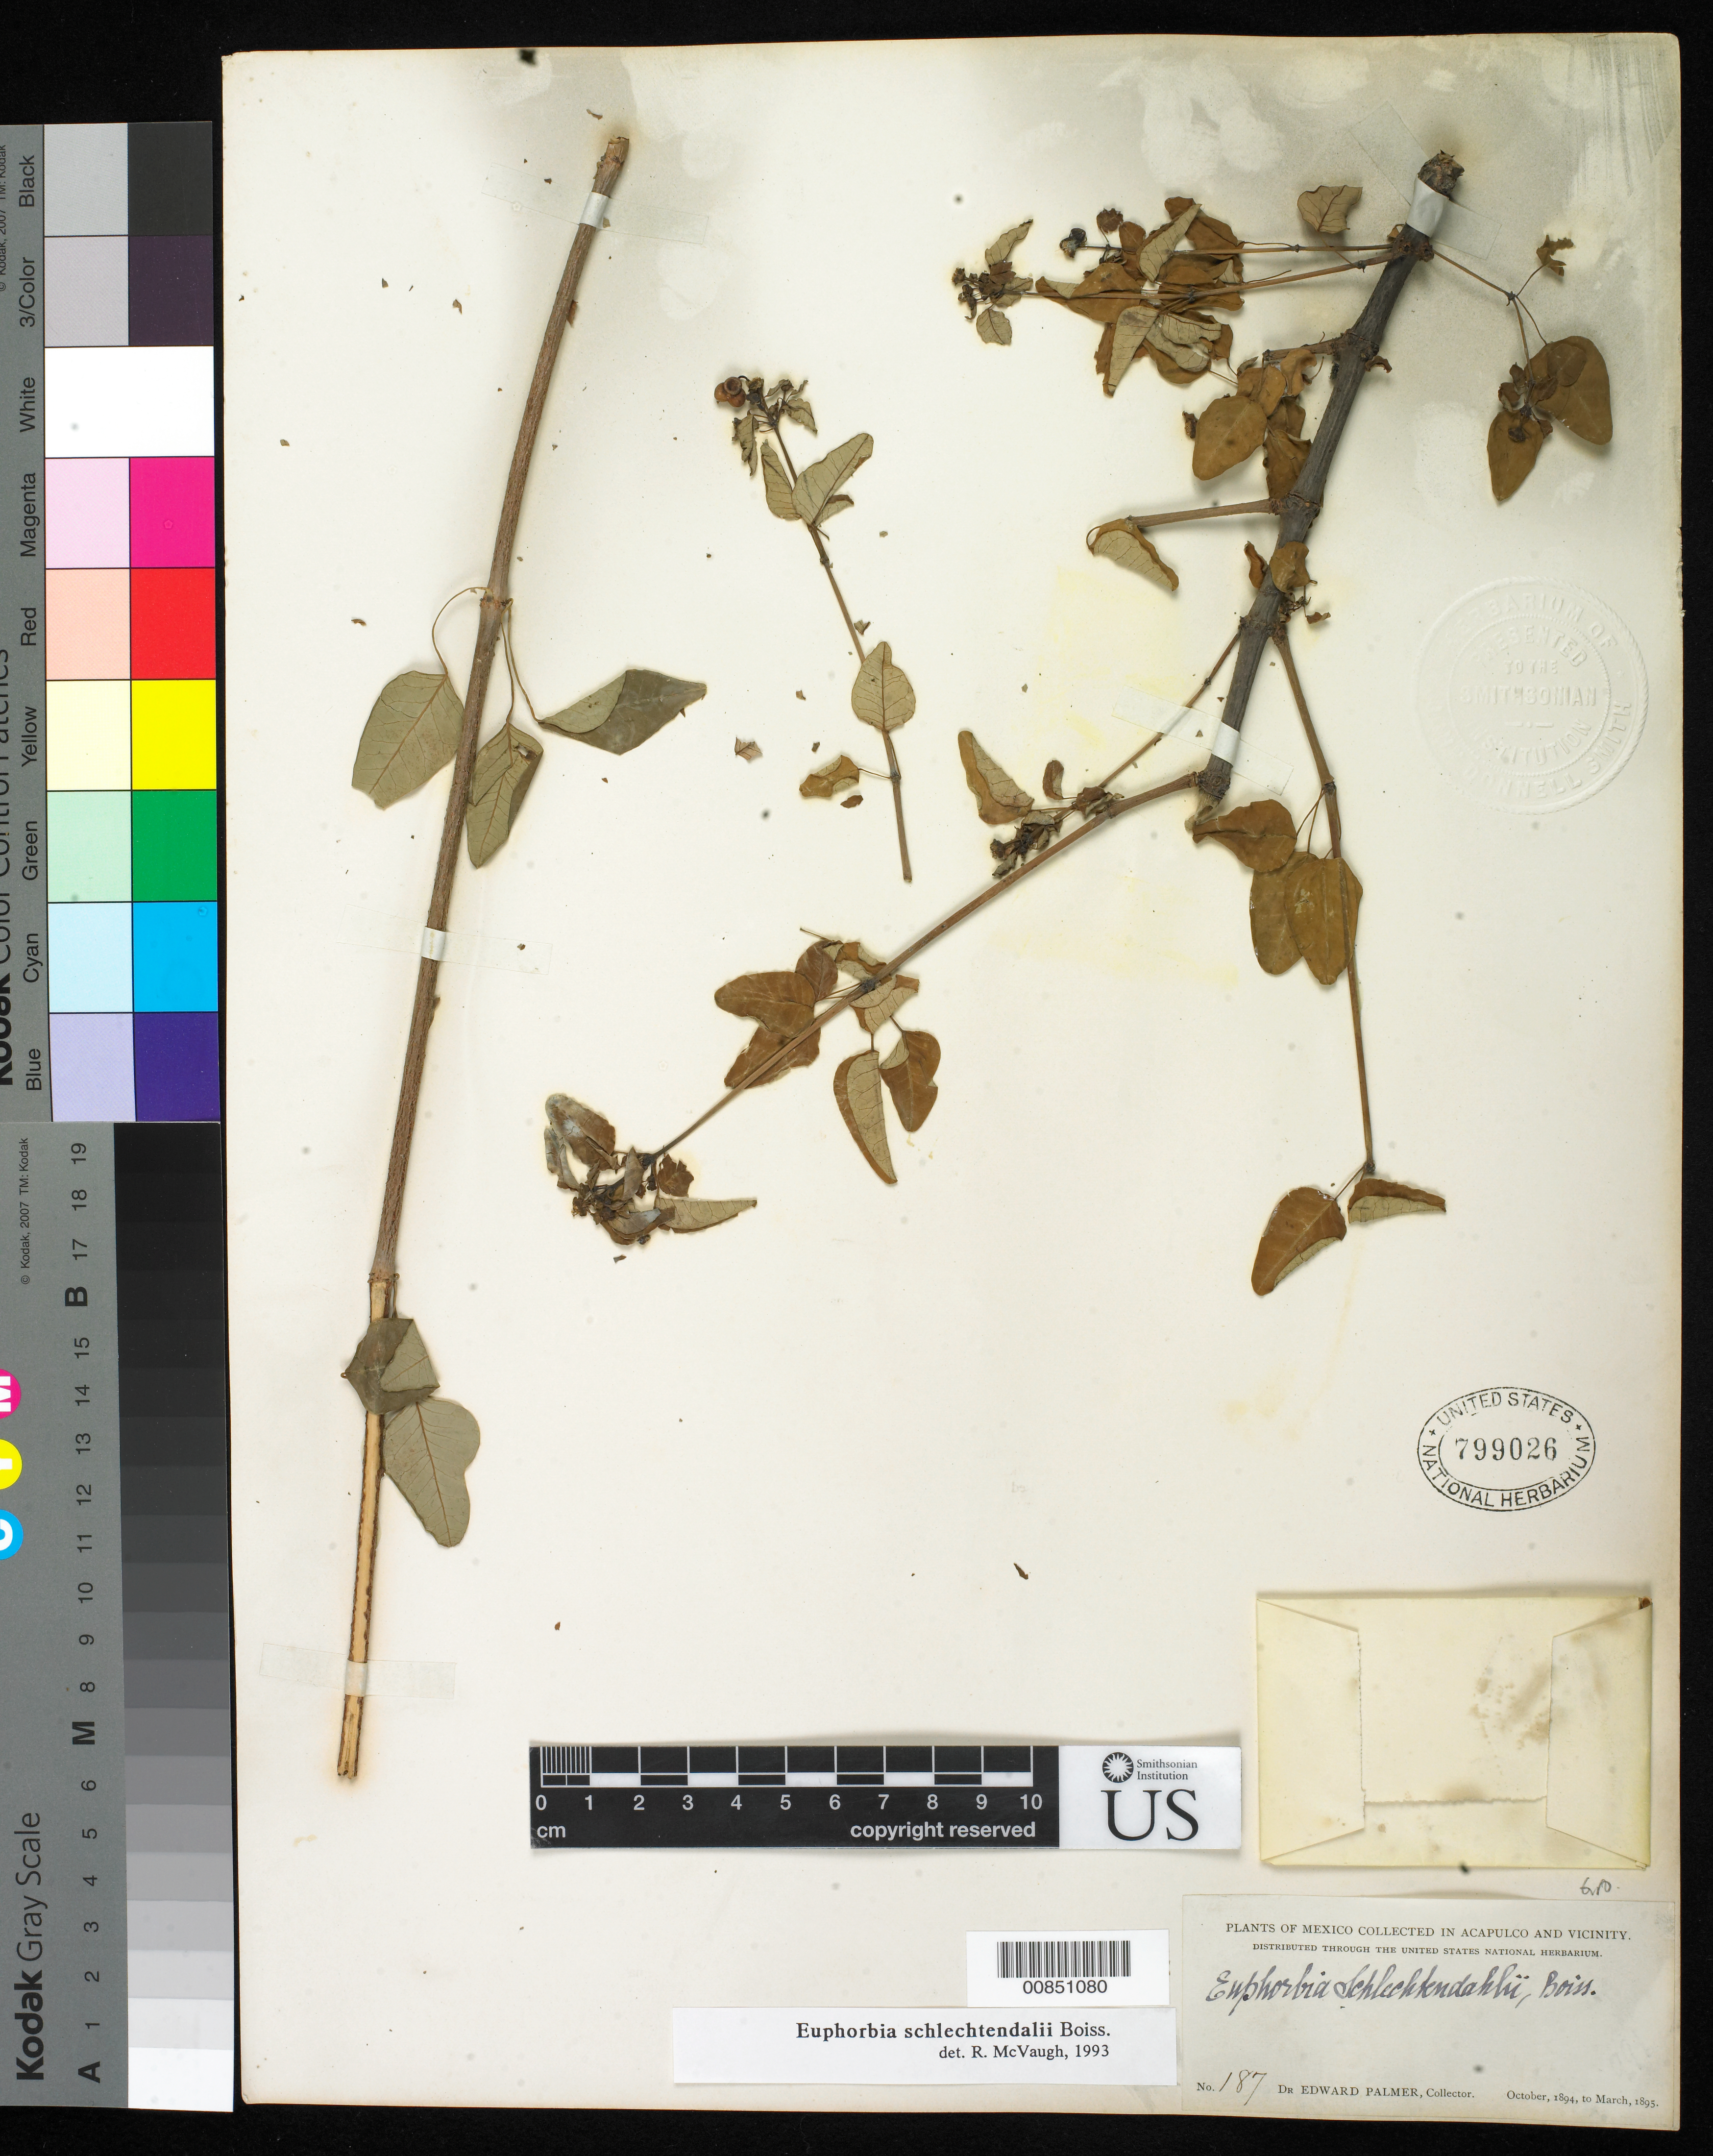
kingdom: Plantae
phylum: Tracheophyta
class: Magnoliopsida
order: Malpighiales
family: Euphorbiaceae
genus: Euphorbia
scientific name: Euphorbia schlechtendalii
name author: Boiss.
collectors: E. Palmer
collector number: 187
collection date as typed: Oct 1894 to -- Mar 1895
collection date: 1894-10/1895-03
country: Mexico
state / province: Guerrero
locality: Acapulco, Guerrero and vicinity.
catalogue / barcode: US 799026